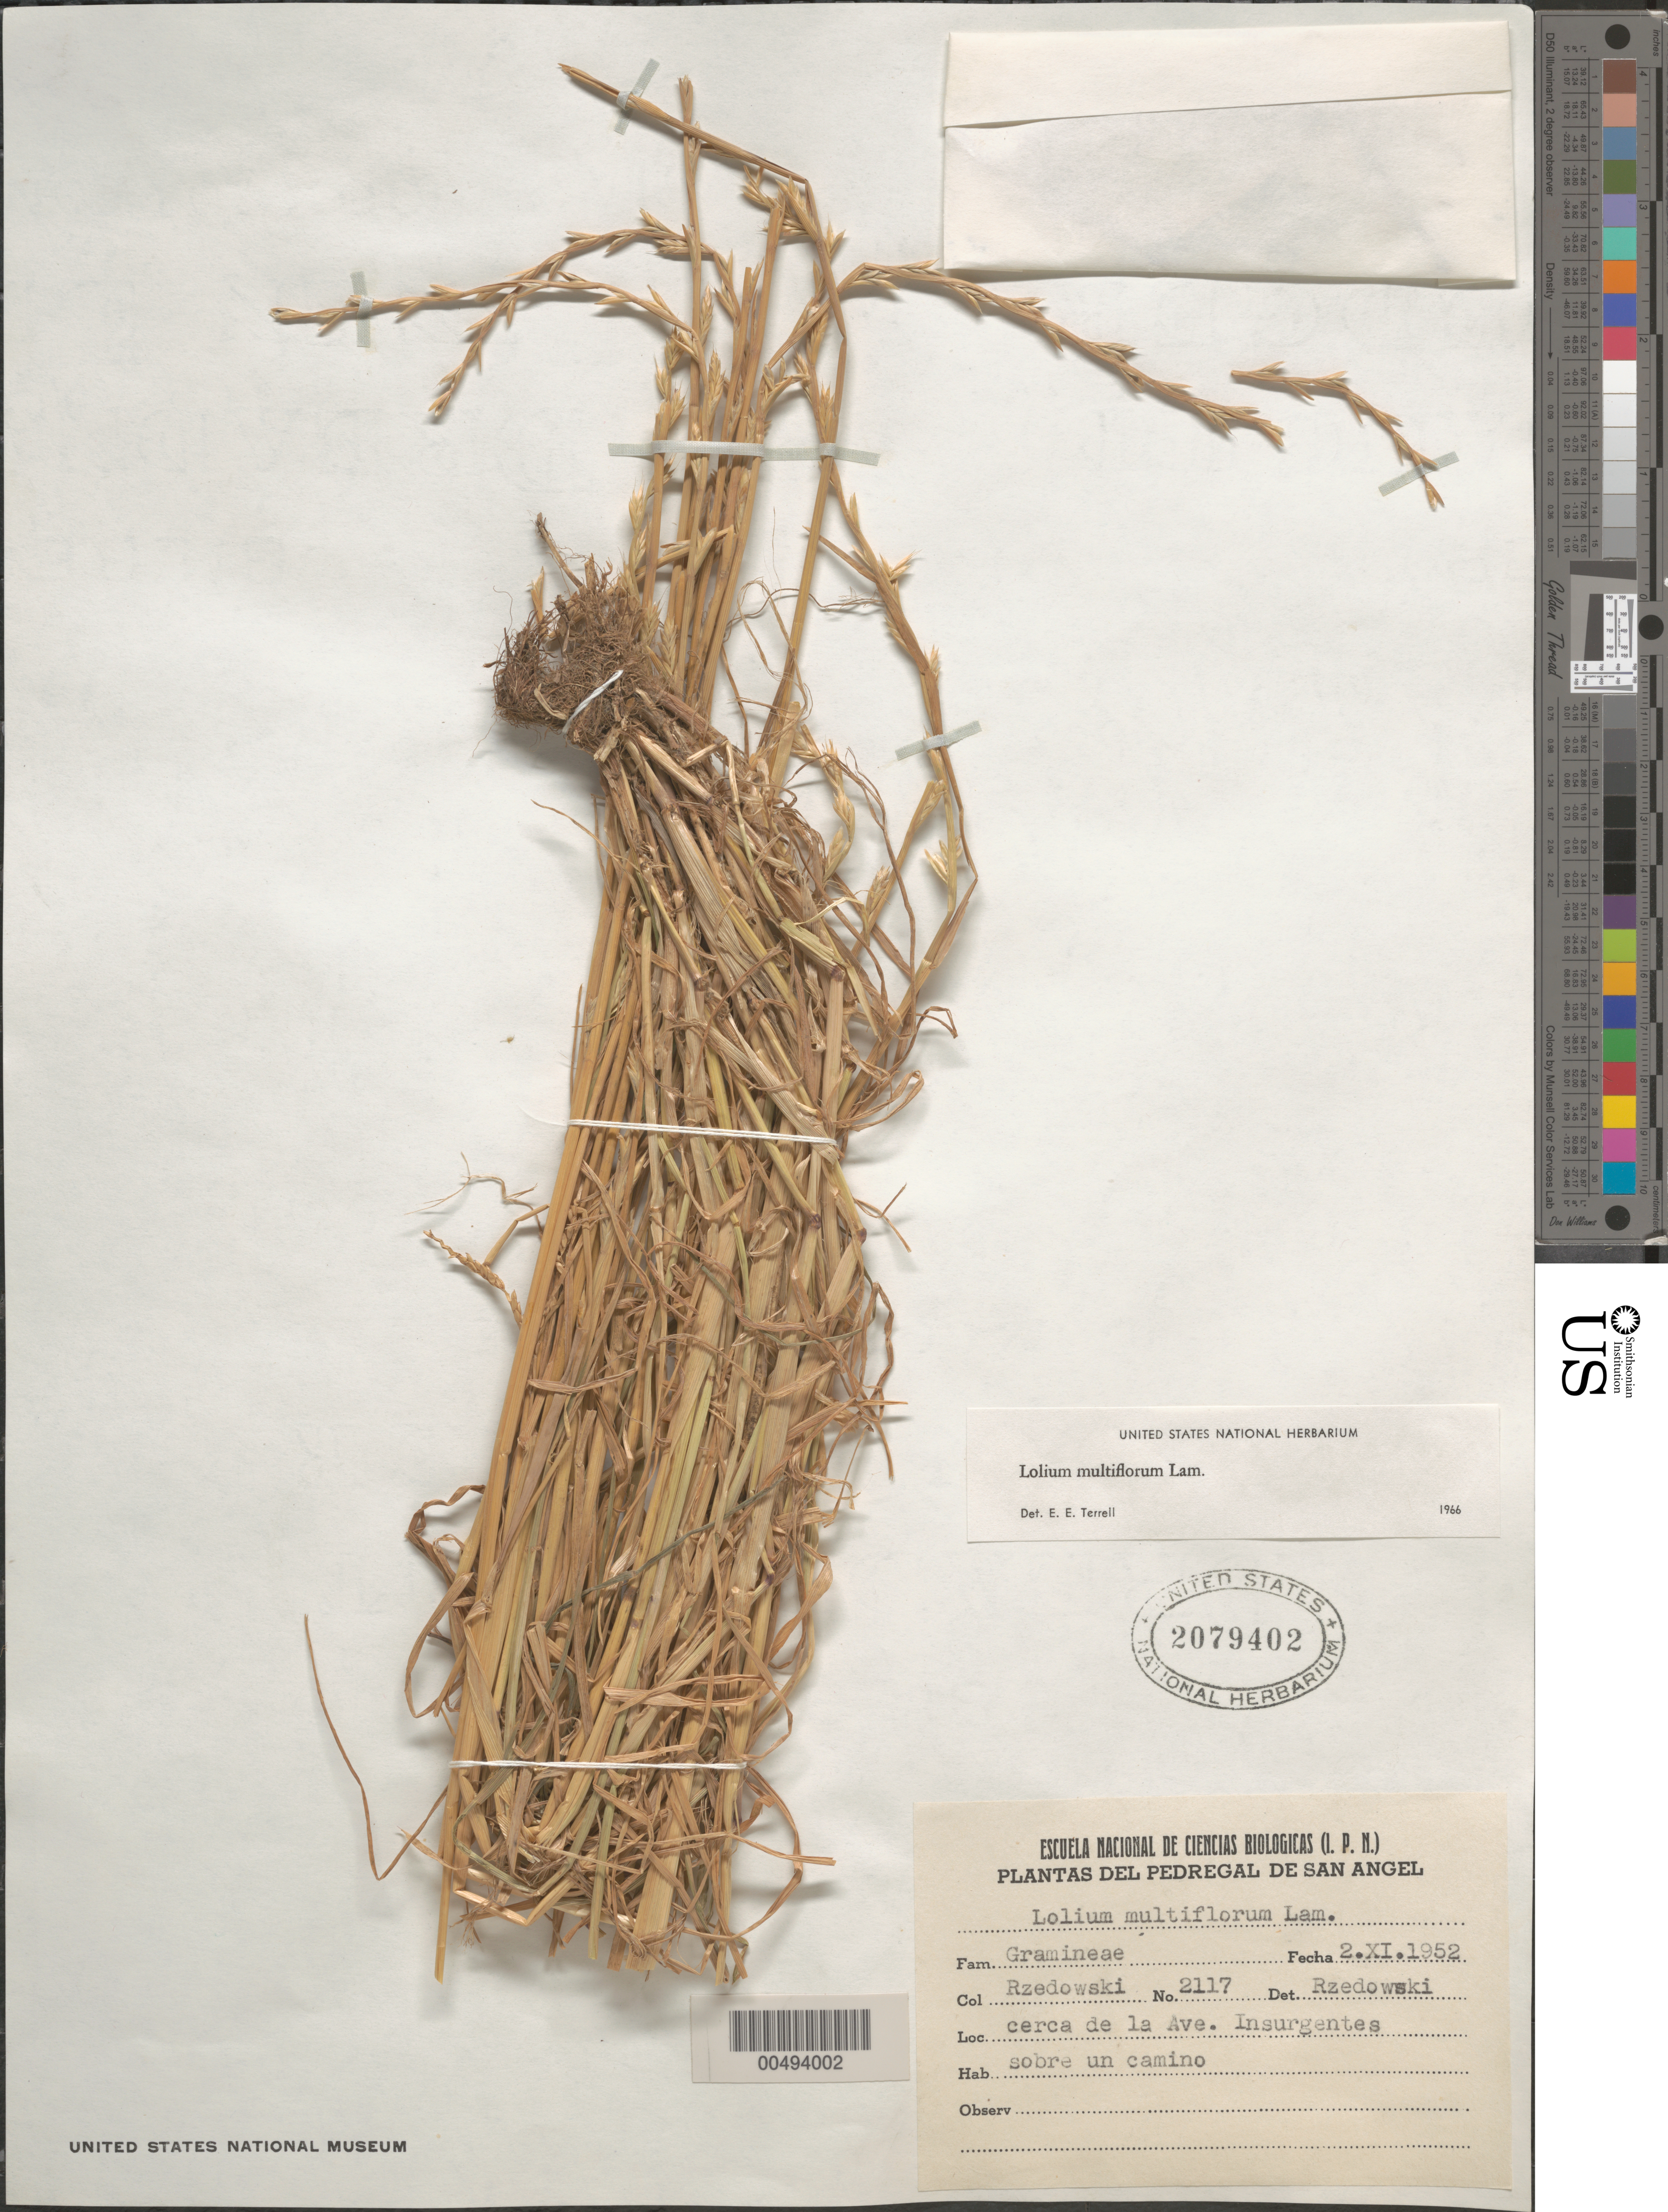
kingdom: Plantae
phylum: Tracheophyta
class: Liliopsida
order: Poales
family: Poaceae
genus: Lolium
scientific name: Lolium multiflorum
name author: Lam.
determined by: Terrell, E. E.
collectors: J. Rzedowski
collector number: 2117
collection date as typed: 2 Nov 1952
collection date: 1952-11-02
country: Mexico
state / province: Distrito Federal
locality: Pedregal de San Angel, cerca de la Ave. Insurgentes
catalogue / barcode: US 2079402